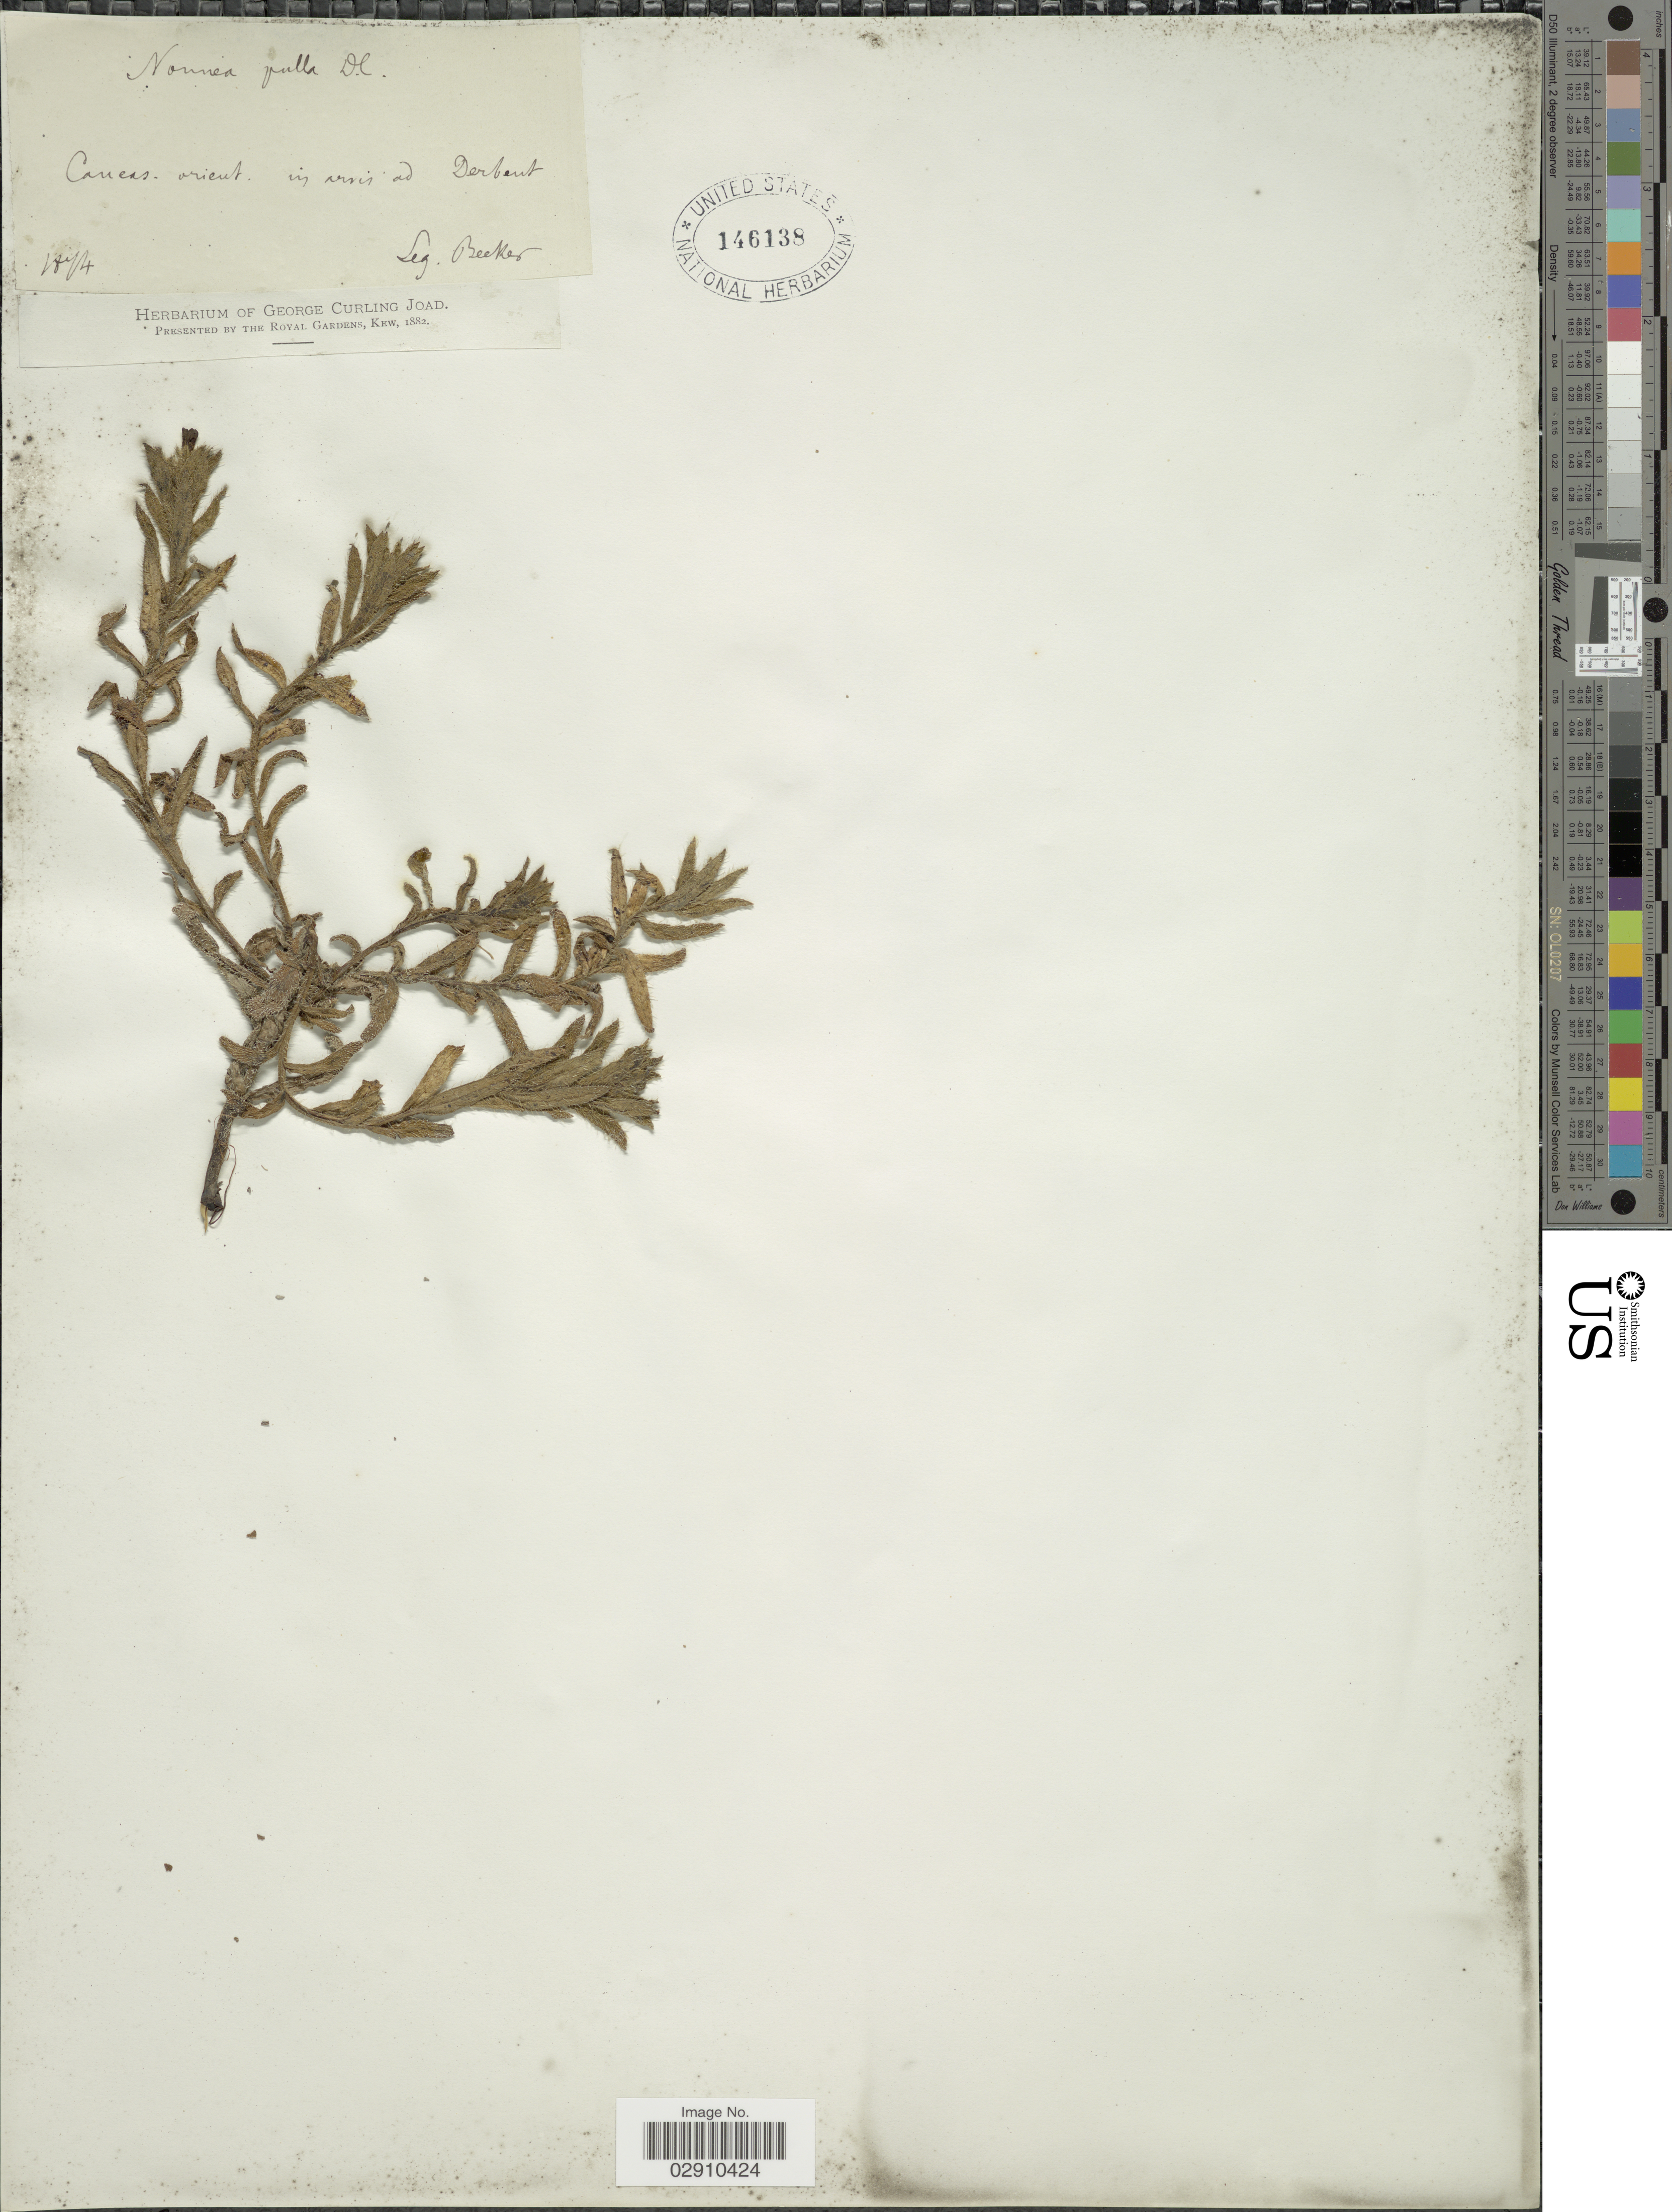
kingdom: Plantae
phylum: Tracheophyta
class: Magnoliopsida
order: Boraginales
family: Boraginaceae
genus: Nonea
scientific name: Nonea pulla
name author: (L.) DC.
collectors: -. Beeks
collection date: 1874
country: Russian Federation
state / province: Dagestan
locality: Caucas orient. in aris ad Derbent.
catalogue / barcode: US 146138